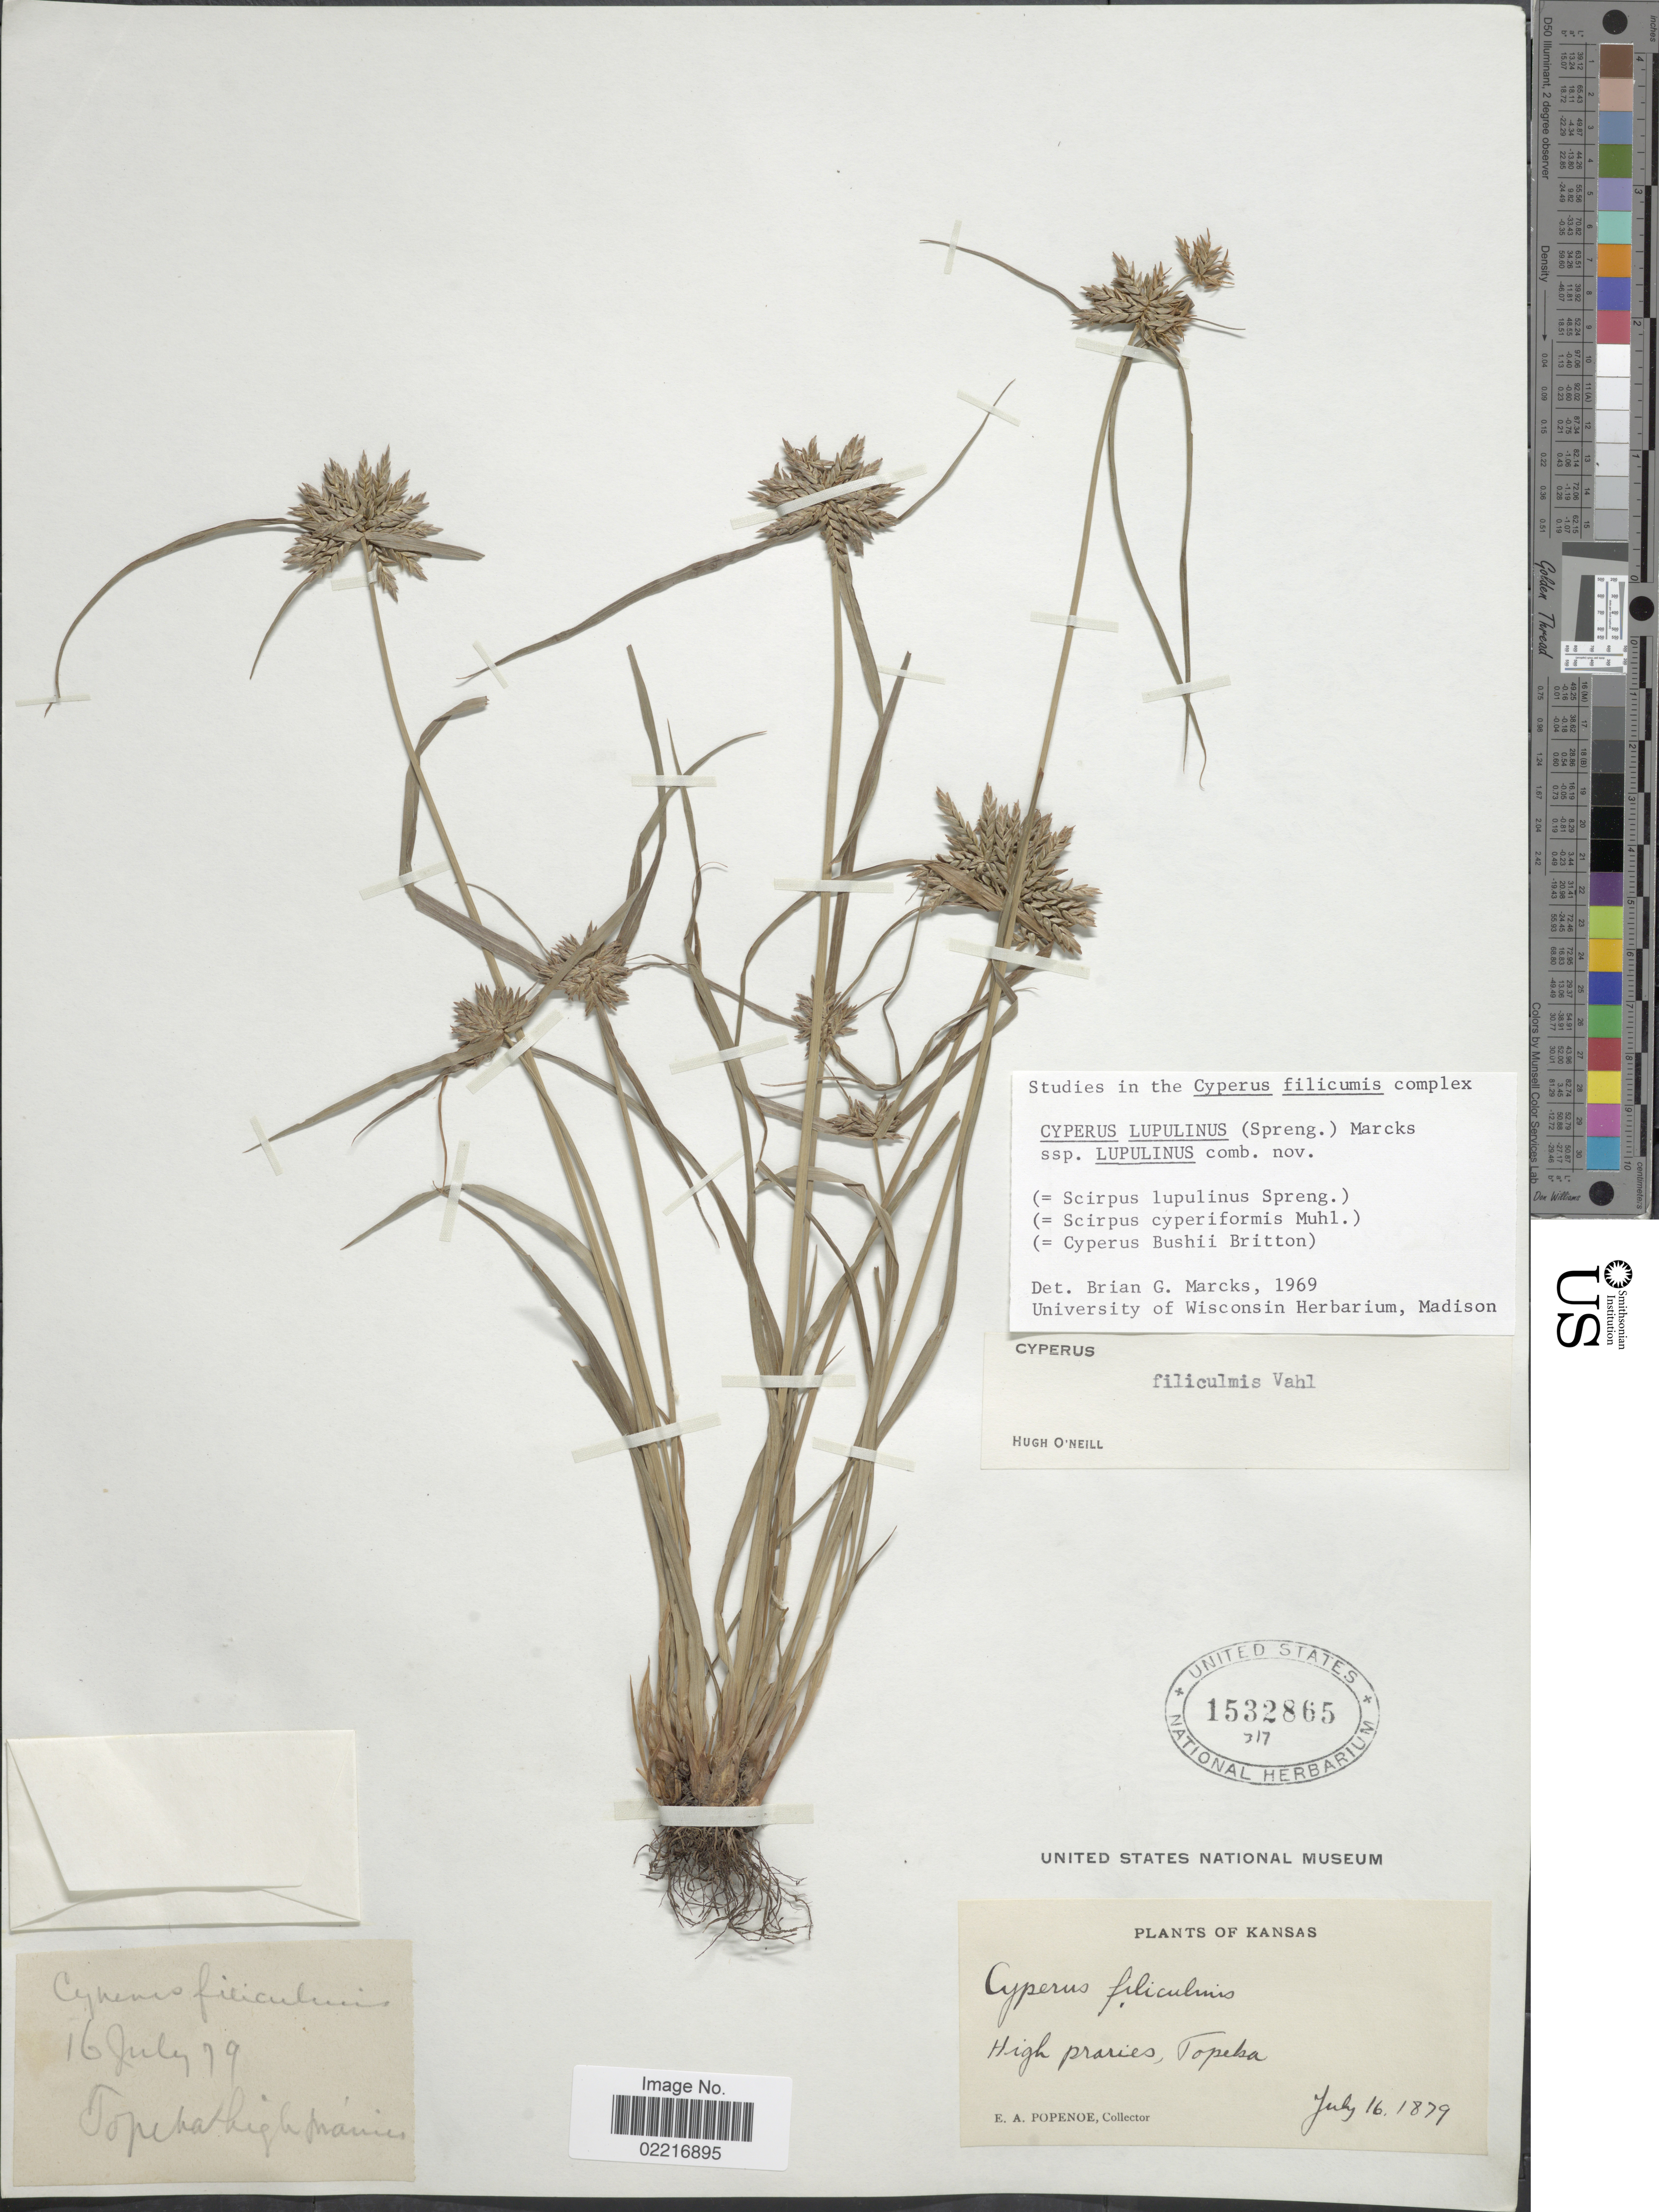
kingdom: Plantae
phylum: Tracheophyta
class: Liliopsida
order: Poales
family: Cyperaceae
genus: Cyperus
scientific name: Cyperus lupulinus subsp. lupulinus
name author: (Spreng.) Marcks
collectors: E. A. Popenoe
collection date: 1879-07-16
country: United States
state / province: Kansas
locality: Topeka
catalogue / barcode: US 1532865